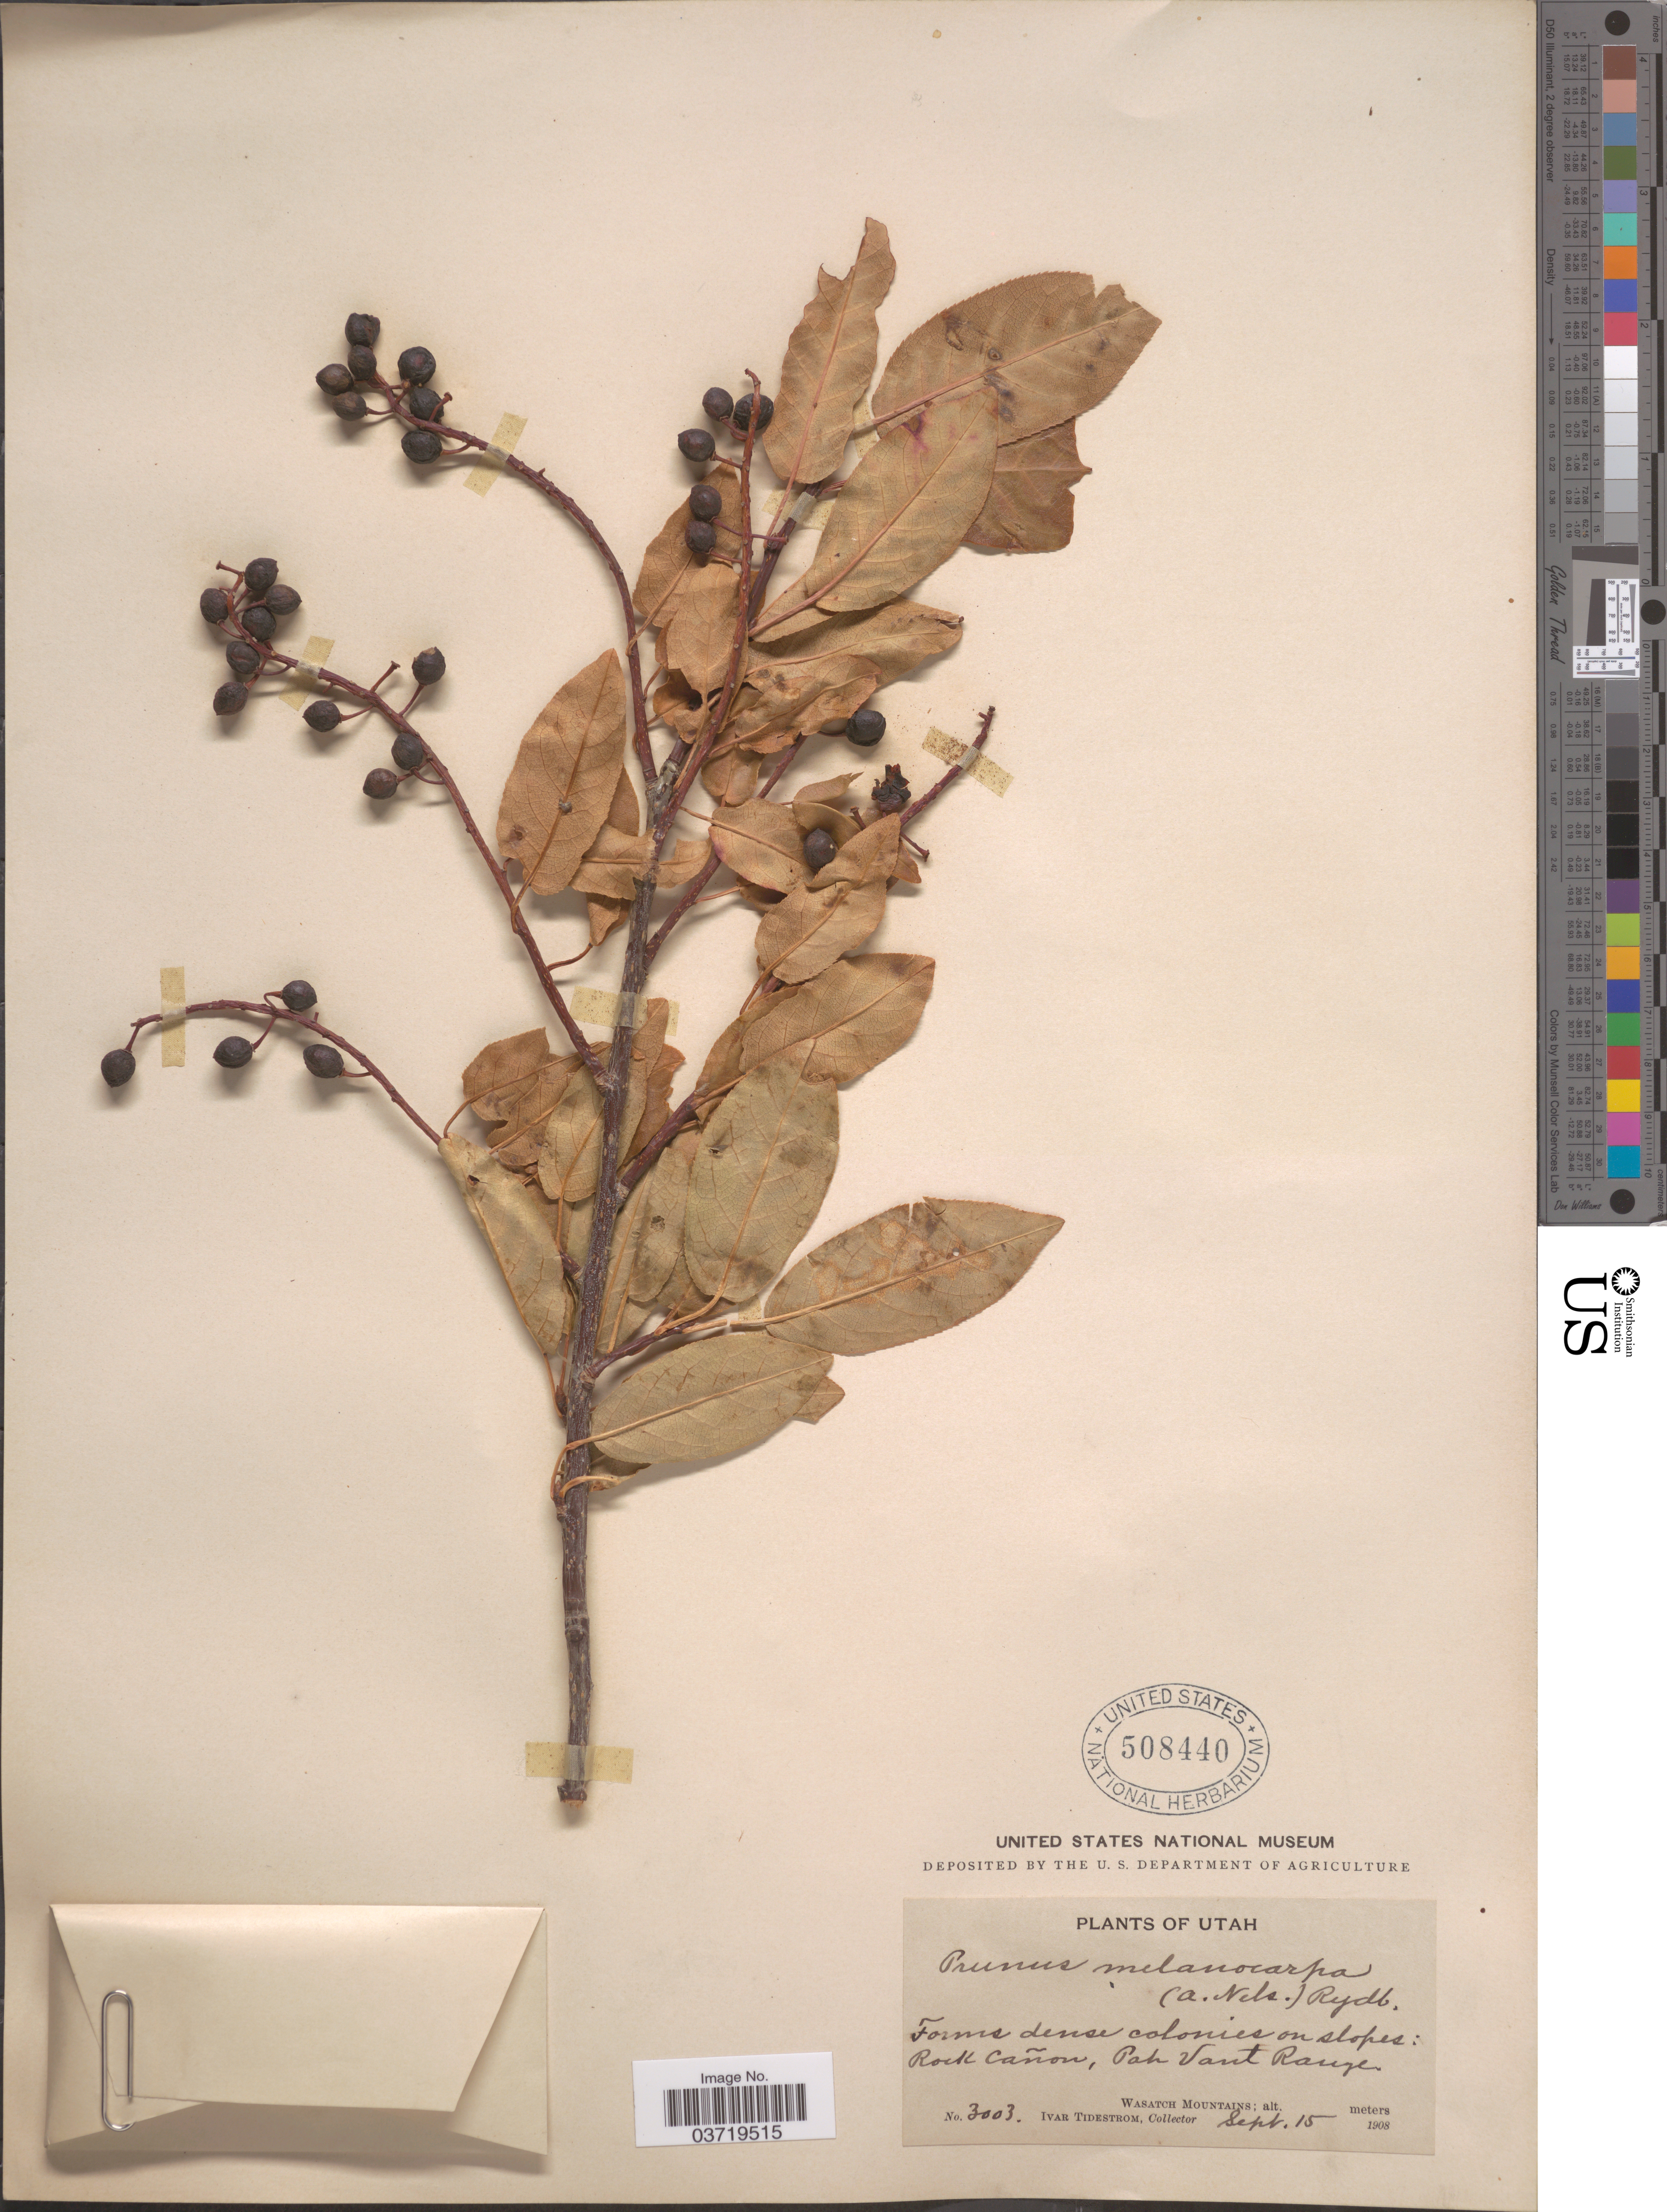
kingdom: Plantae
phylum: Tracheophyta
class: Magnoliopsida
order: Rosales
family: Rosaceae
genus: Prunus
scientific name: Prunus virginiana var. demissa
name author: (Nutt.) Torr.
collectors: I. F. Tidestrom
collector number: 3003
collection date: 1908-09-15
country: United States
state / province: Utah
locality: Rock Cañon, Pak Vant Range. Wasatch Mountains.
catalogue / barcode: US 508440